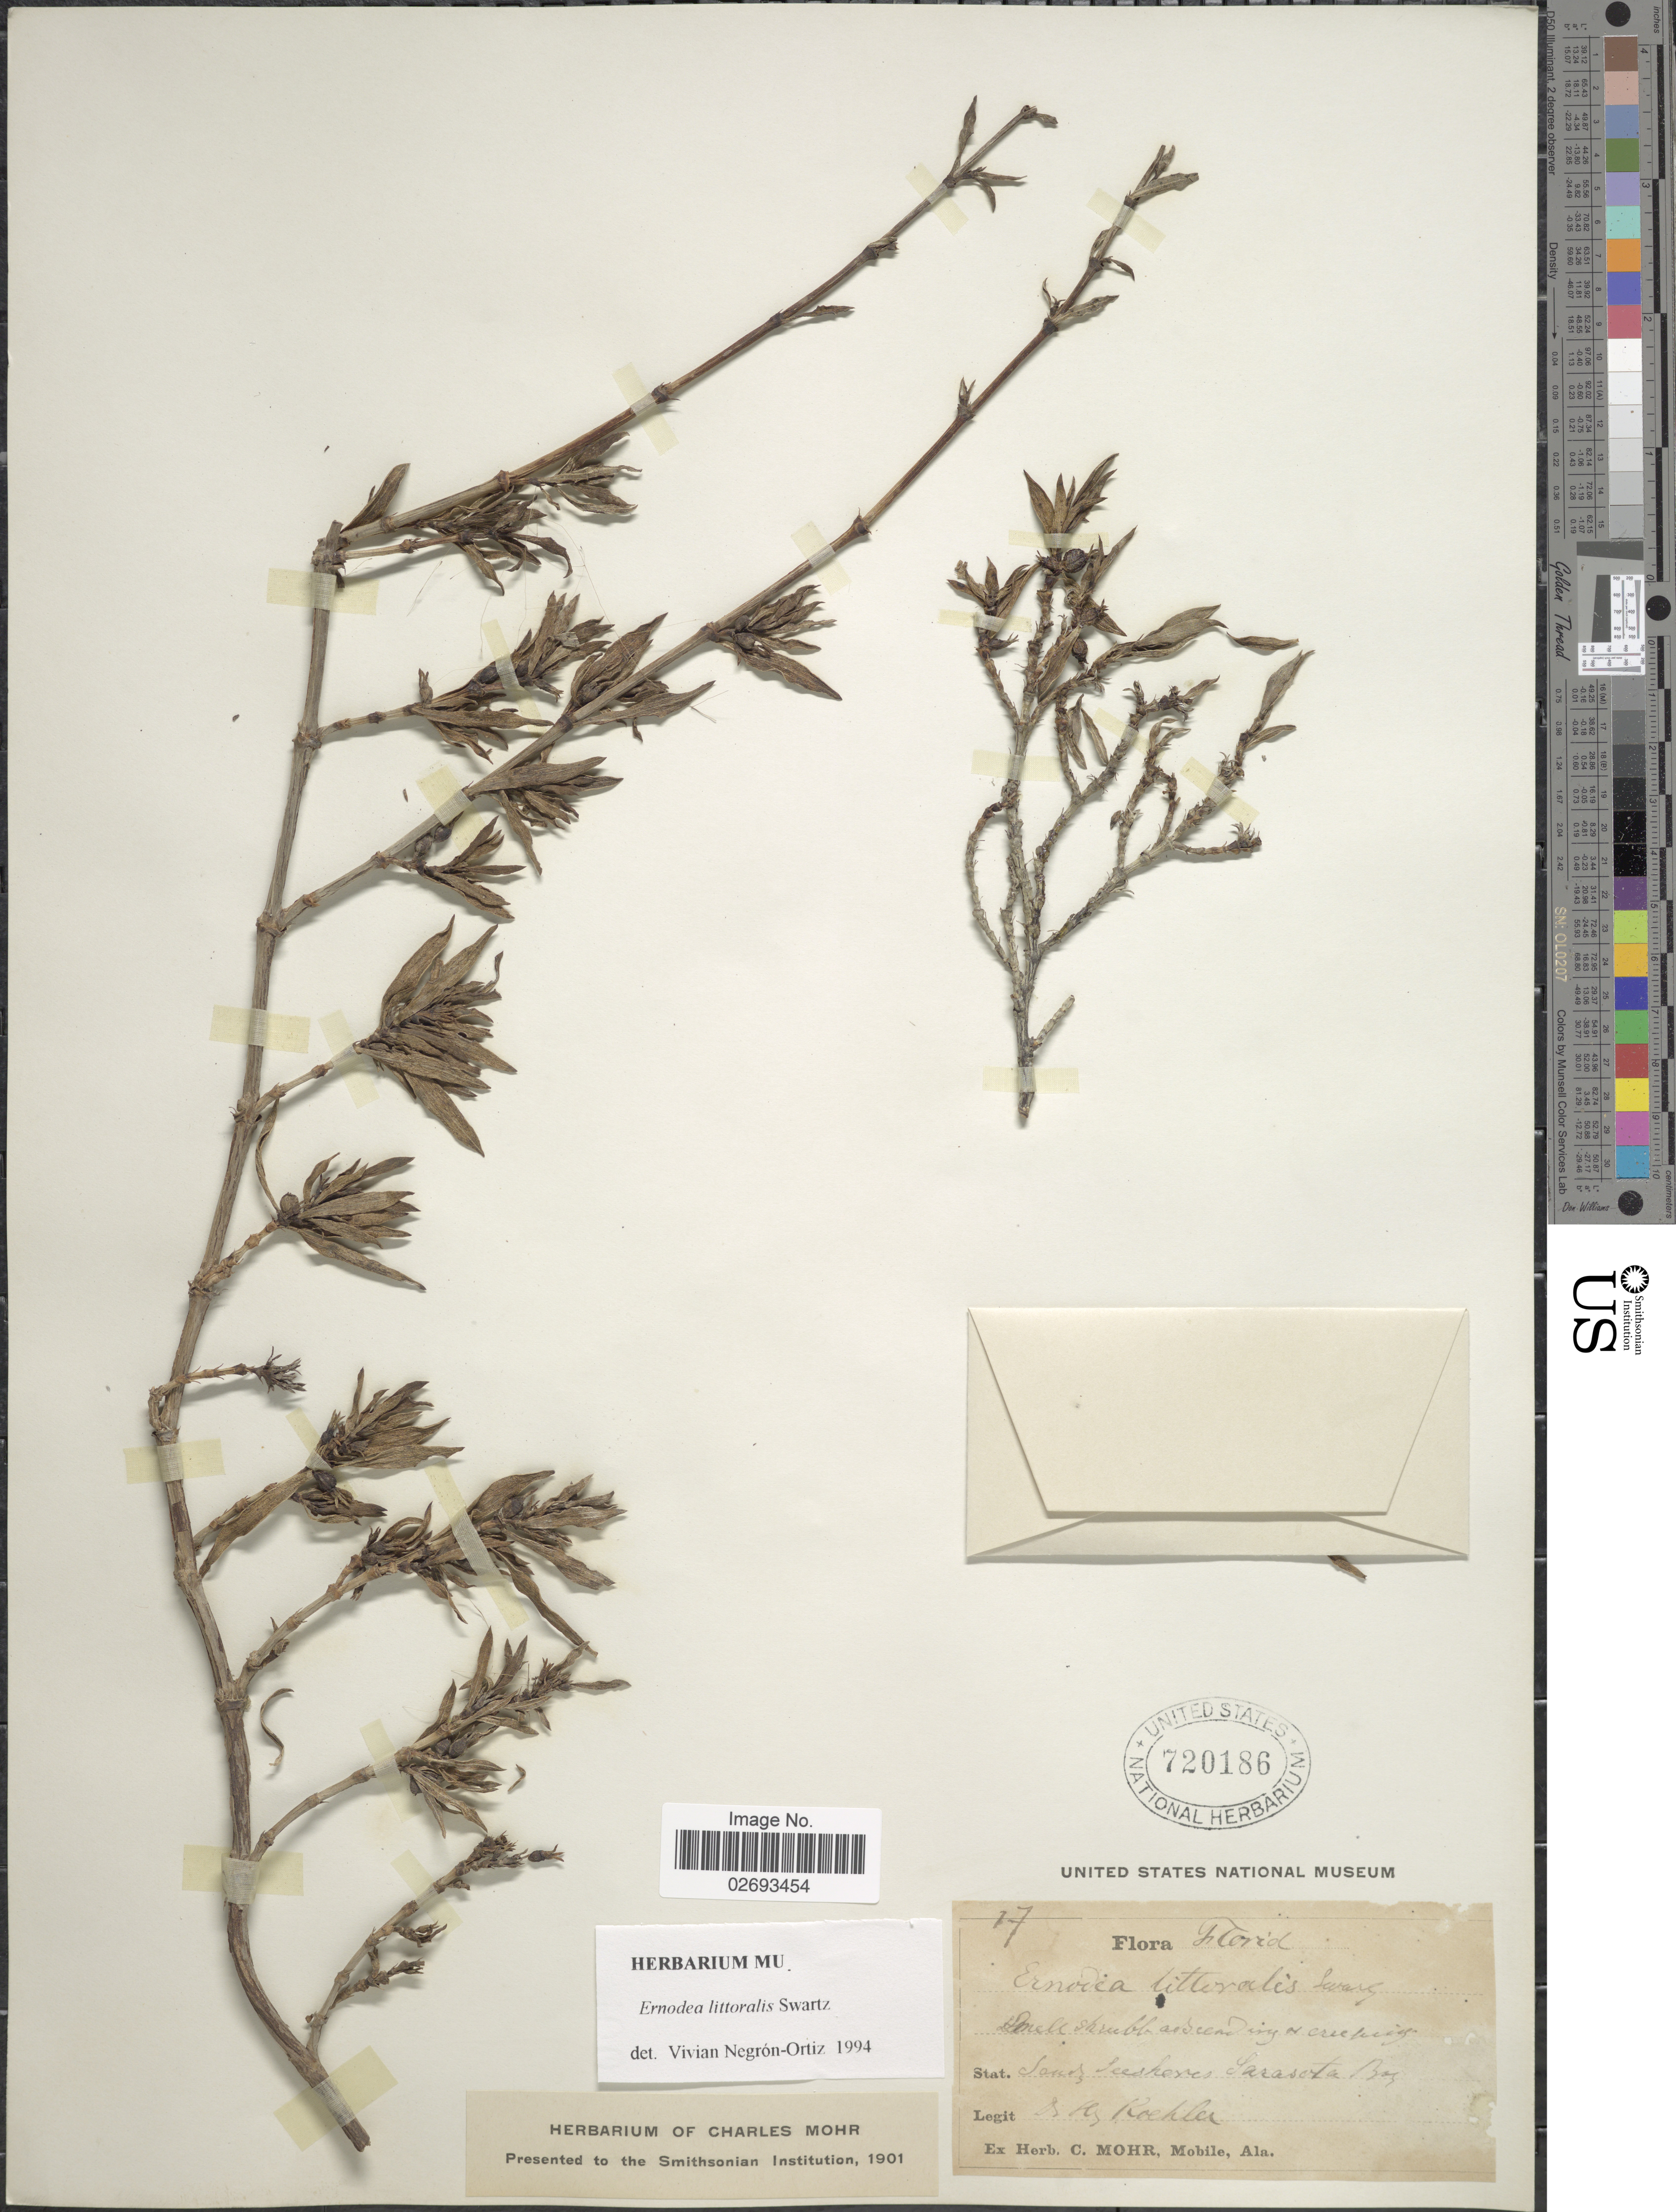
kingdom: Plantae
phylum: Tracheophyta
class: Magnoliopsida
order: Gentianales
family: Rubiaceae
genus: Ernodea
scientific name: Ernodea littoralis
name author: Sw.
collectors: H. Koehler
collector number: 17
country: United States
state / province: Florida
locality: Sarasota Bay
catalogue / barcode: US 720186